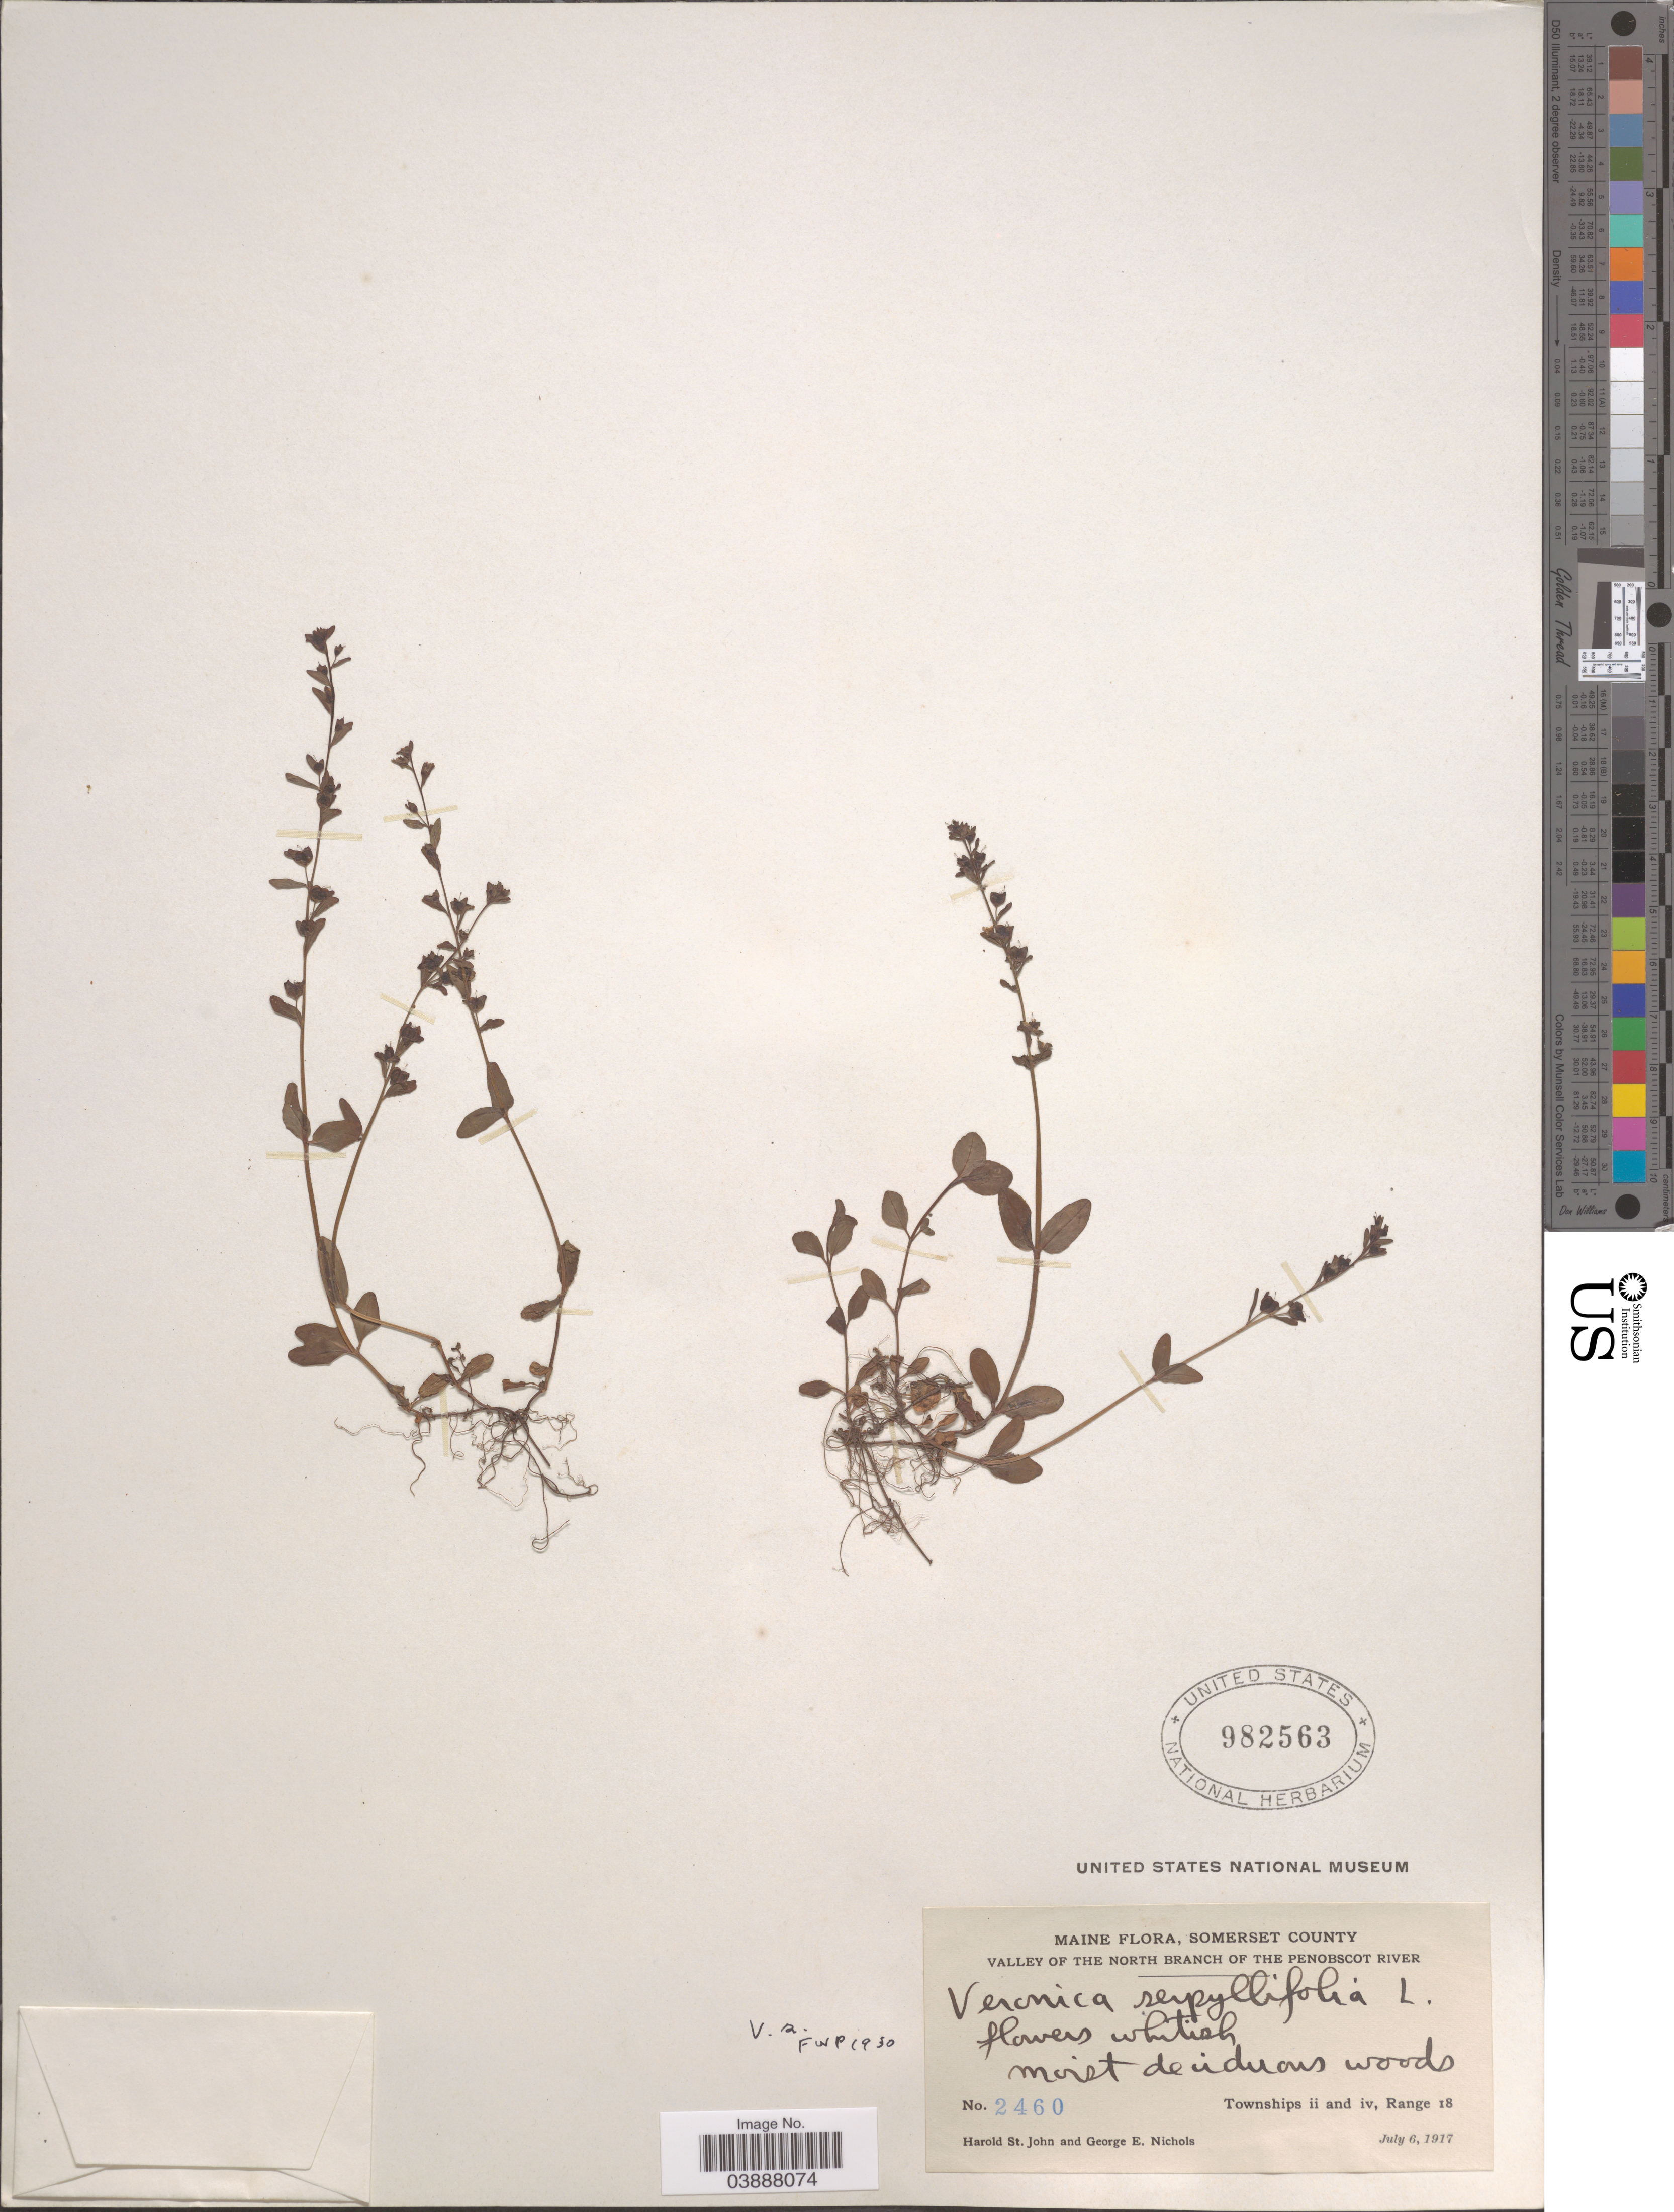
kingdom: Plantae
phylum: Tracheophyta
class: Magnoliopsida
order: Lamiales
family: Plantaginaceae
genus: Veronica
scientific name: Veronica serpyllifolia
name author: L.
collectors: H. St. John & G. E. Nichols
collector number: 2460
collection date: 1917-07-06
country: United States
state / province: Maine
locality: Somerset County. Valley of the North Branch of the Penobscot River. Townships ii and iv, Range 18.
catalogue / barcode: US 982563